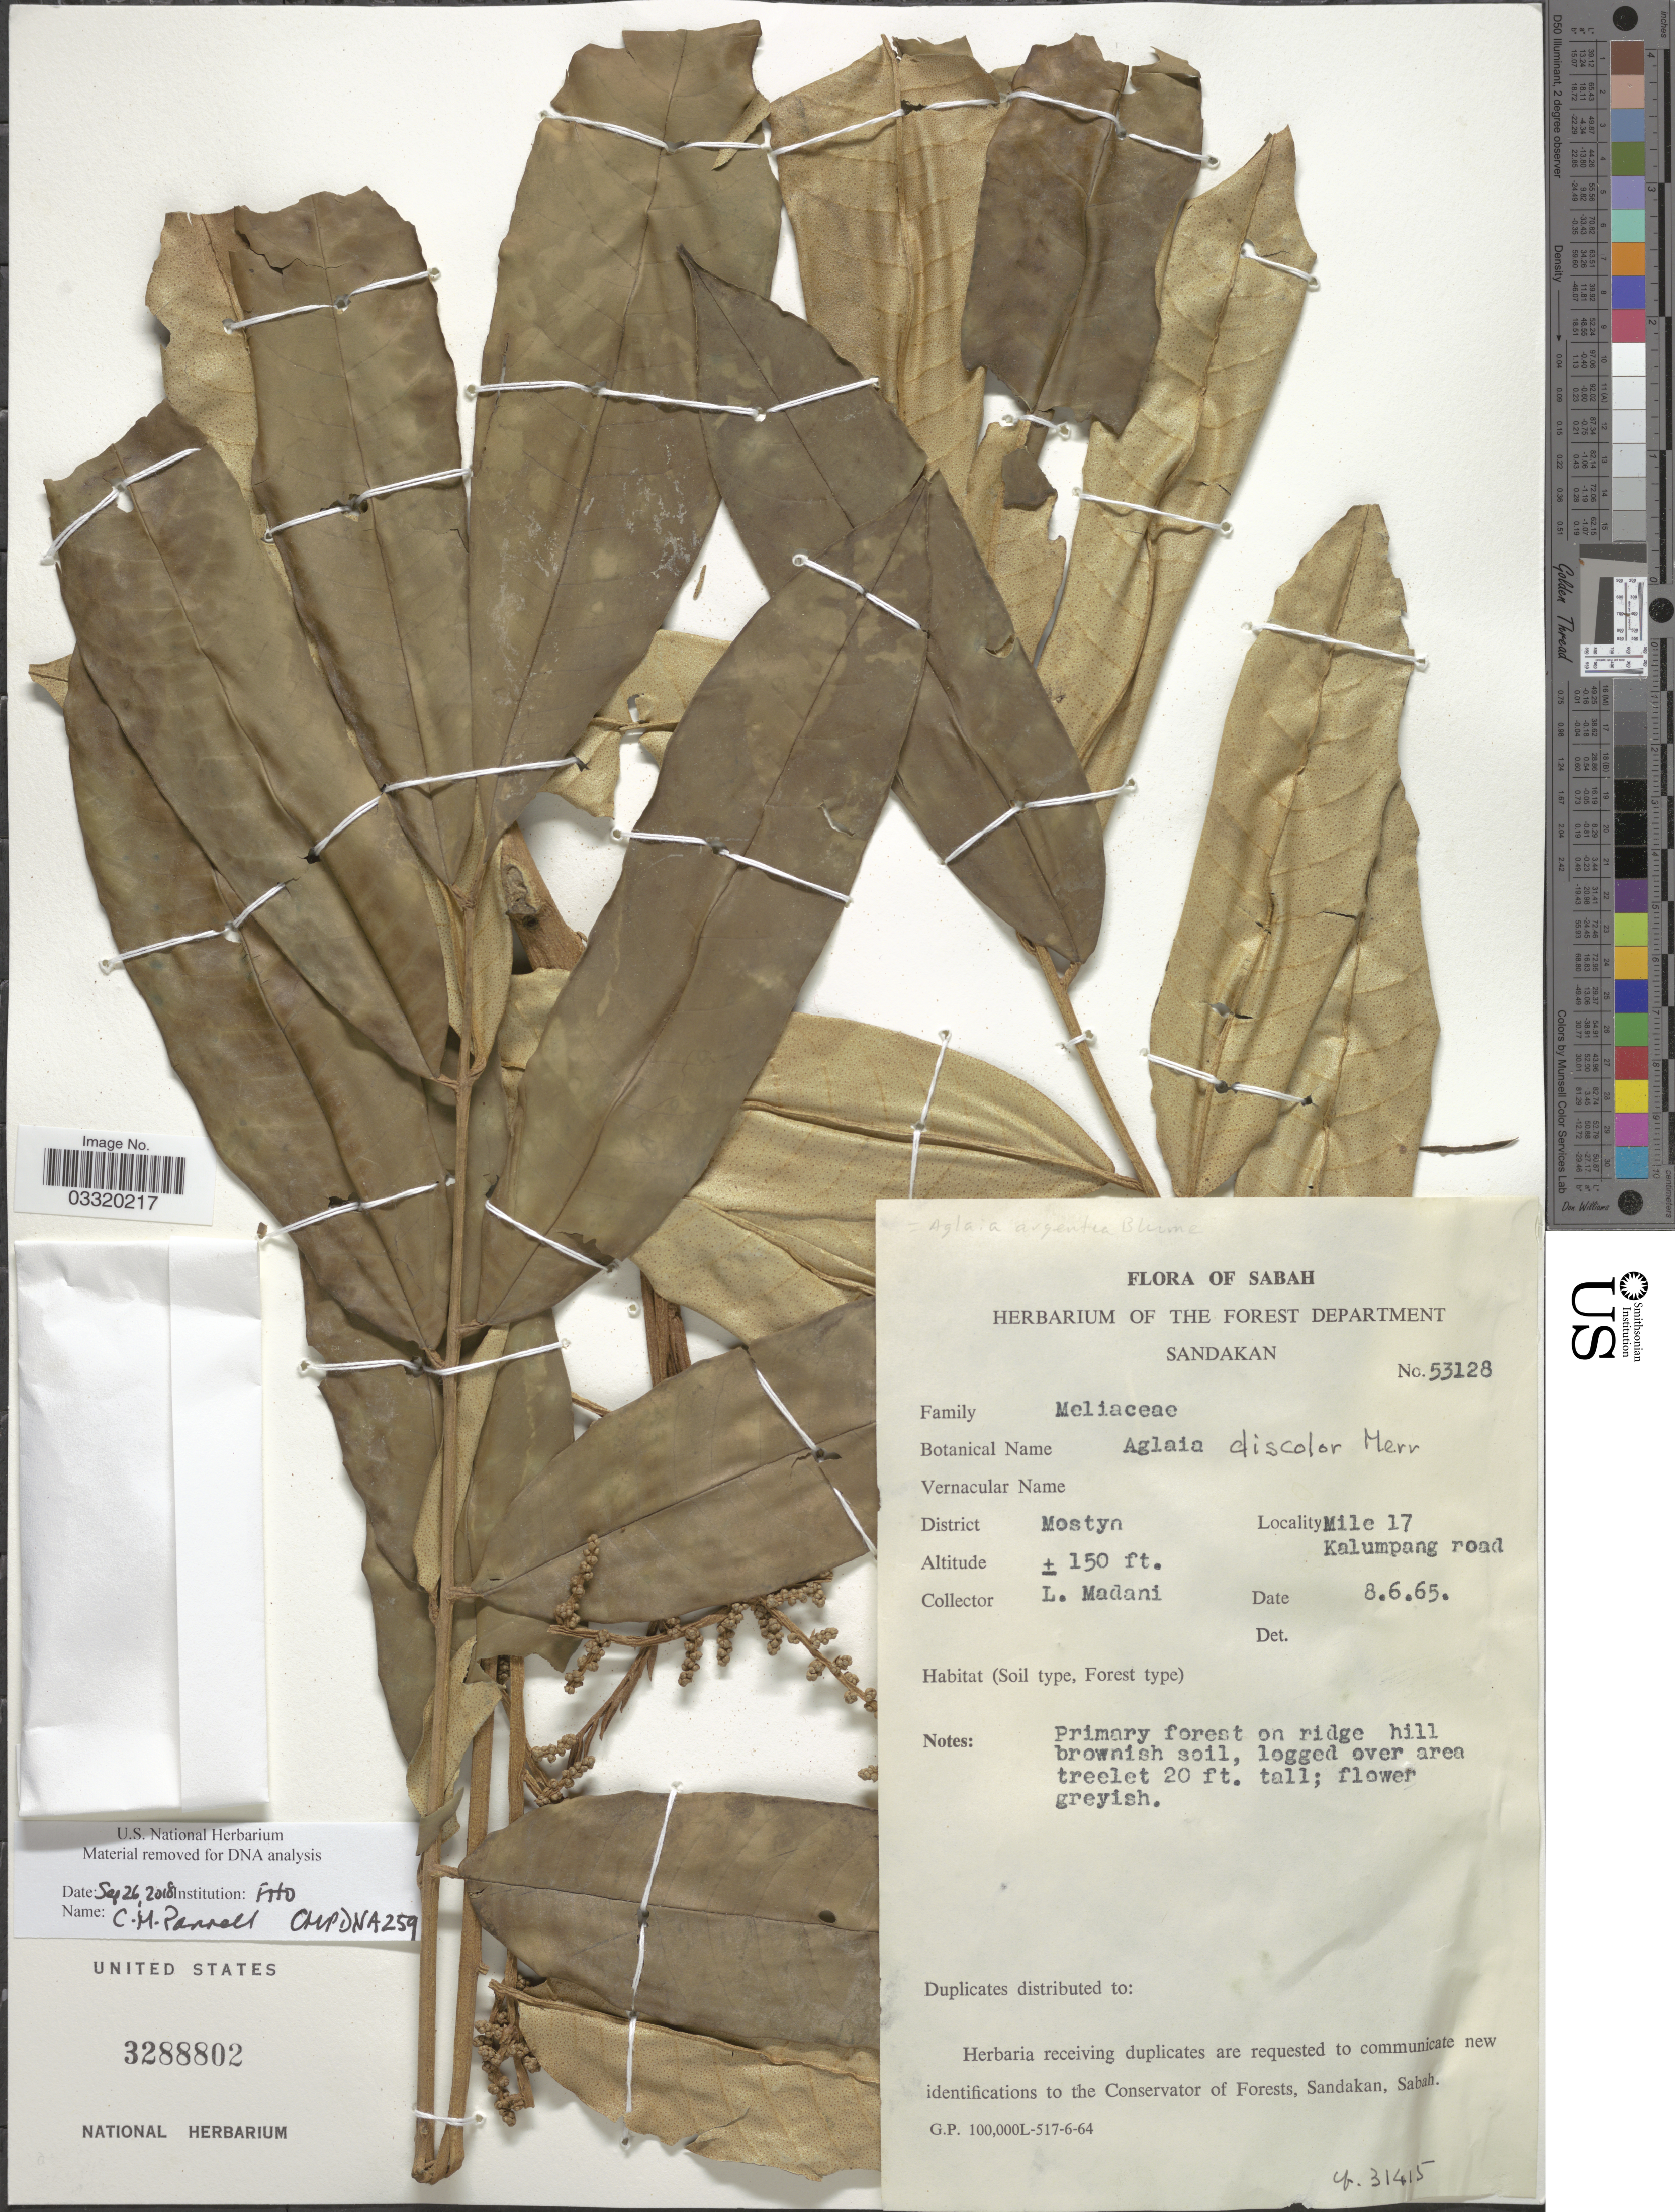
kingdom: Plantae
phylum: Tracheophyta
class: Magnoliopsida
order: Sapindales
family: Meliaceae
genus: Aglaia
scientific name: Aglaia argentea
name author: Blume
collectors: L. Madani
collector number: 53128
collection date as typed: Transcribed d/m/y: 8/6/65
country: Malaysia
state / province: Sabah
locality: District Mostyn. Mile 17 Kalumpang road.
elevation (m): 46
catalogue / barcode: US 3288802